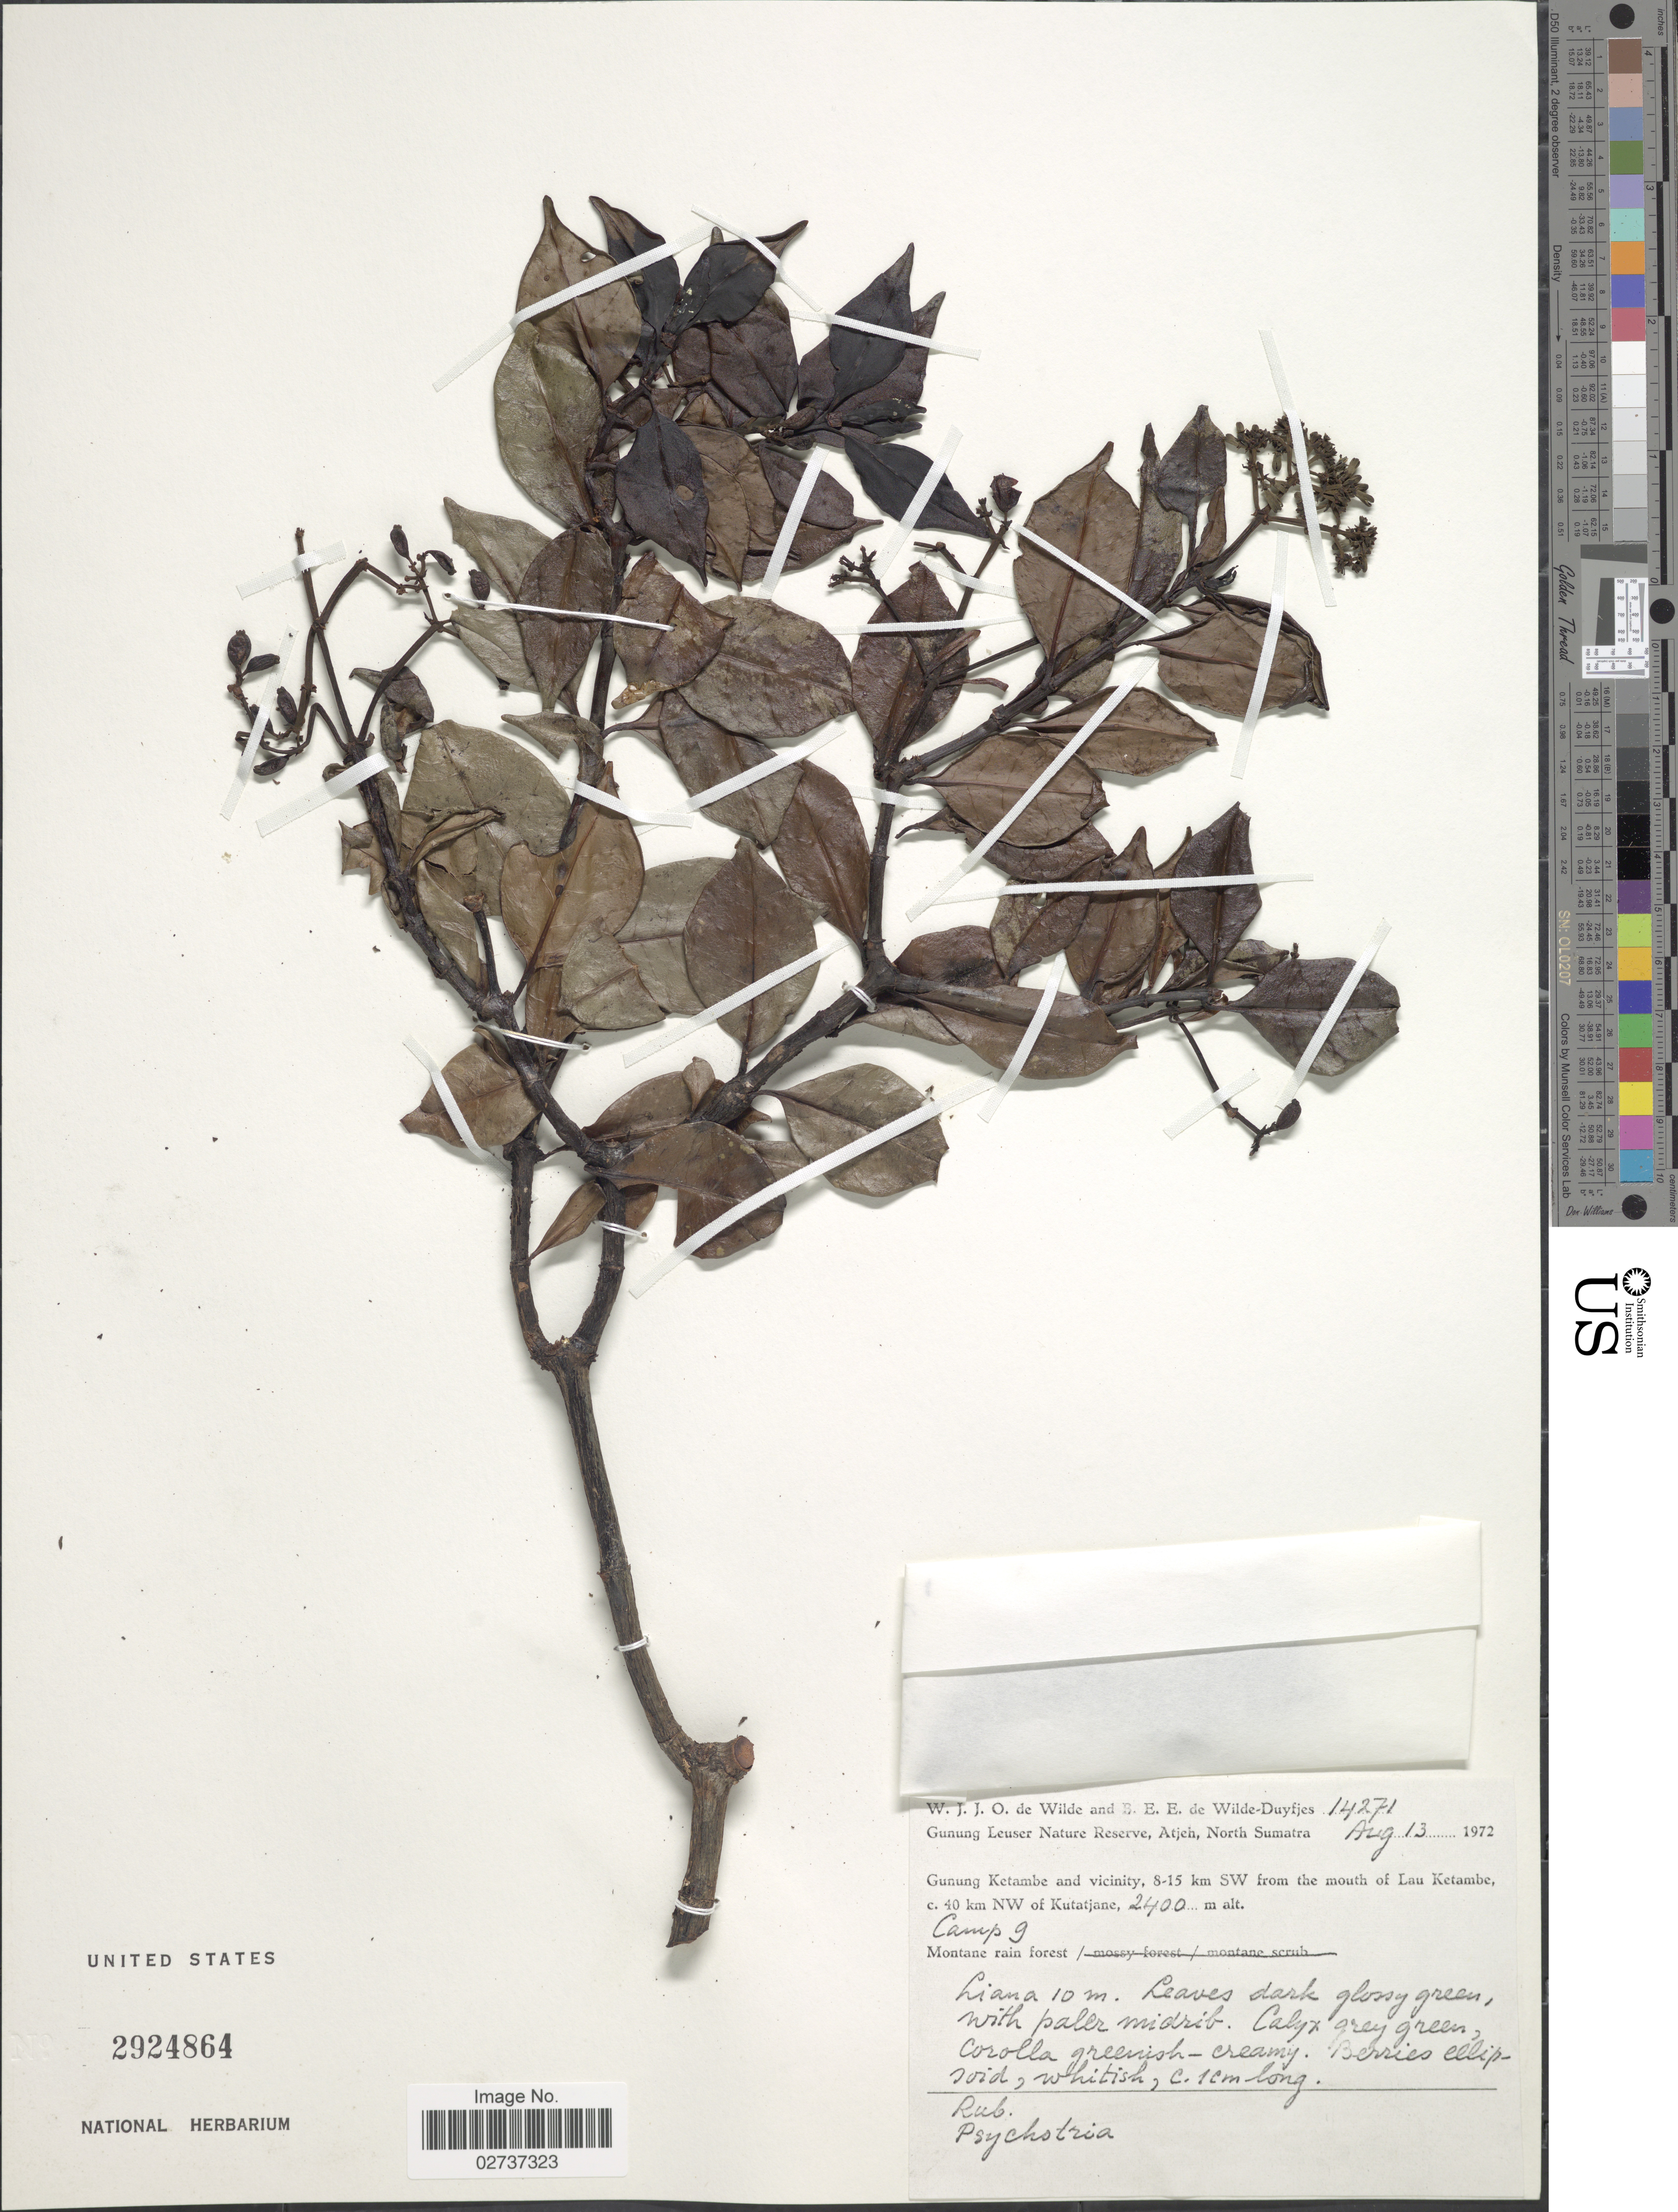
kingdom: Plantae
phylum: Tracheophyta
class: Magnoliopsida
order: Gentianales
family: Rubiaceae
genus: Psychotria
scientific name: Psychotria sp.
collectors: W. J. de Wilde & B. E. de Wilde-Duyfjes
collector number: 14271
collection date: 1972-08-13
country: Indonesia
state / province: Sumatra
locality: Gunung Leuser Nature Reserve, Atjeh, North Sumatra. Gunung Ketambe and vicinity, 8-15 km SW from the mouth of Lau Ketambe, c. 40 km NW of Kutatjane, Camp 9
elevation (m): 2400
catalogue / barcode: US 2924864